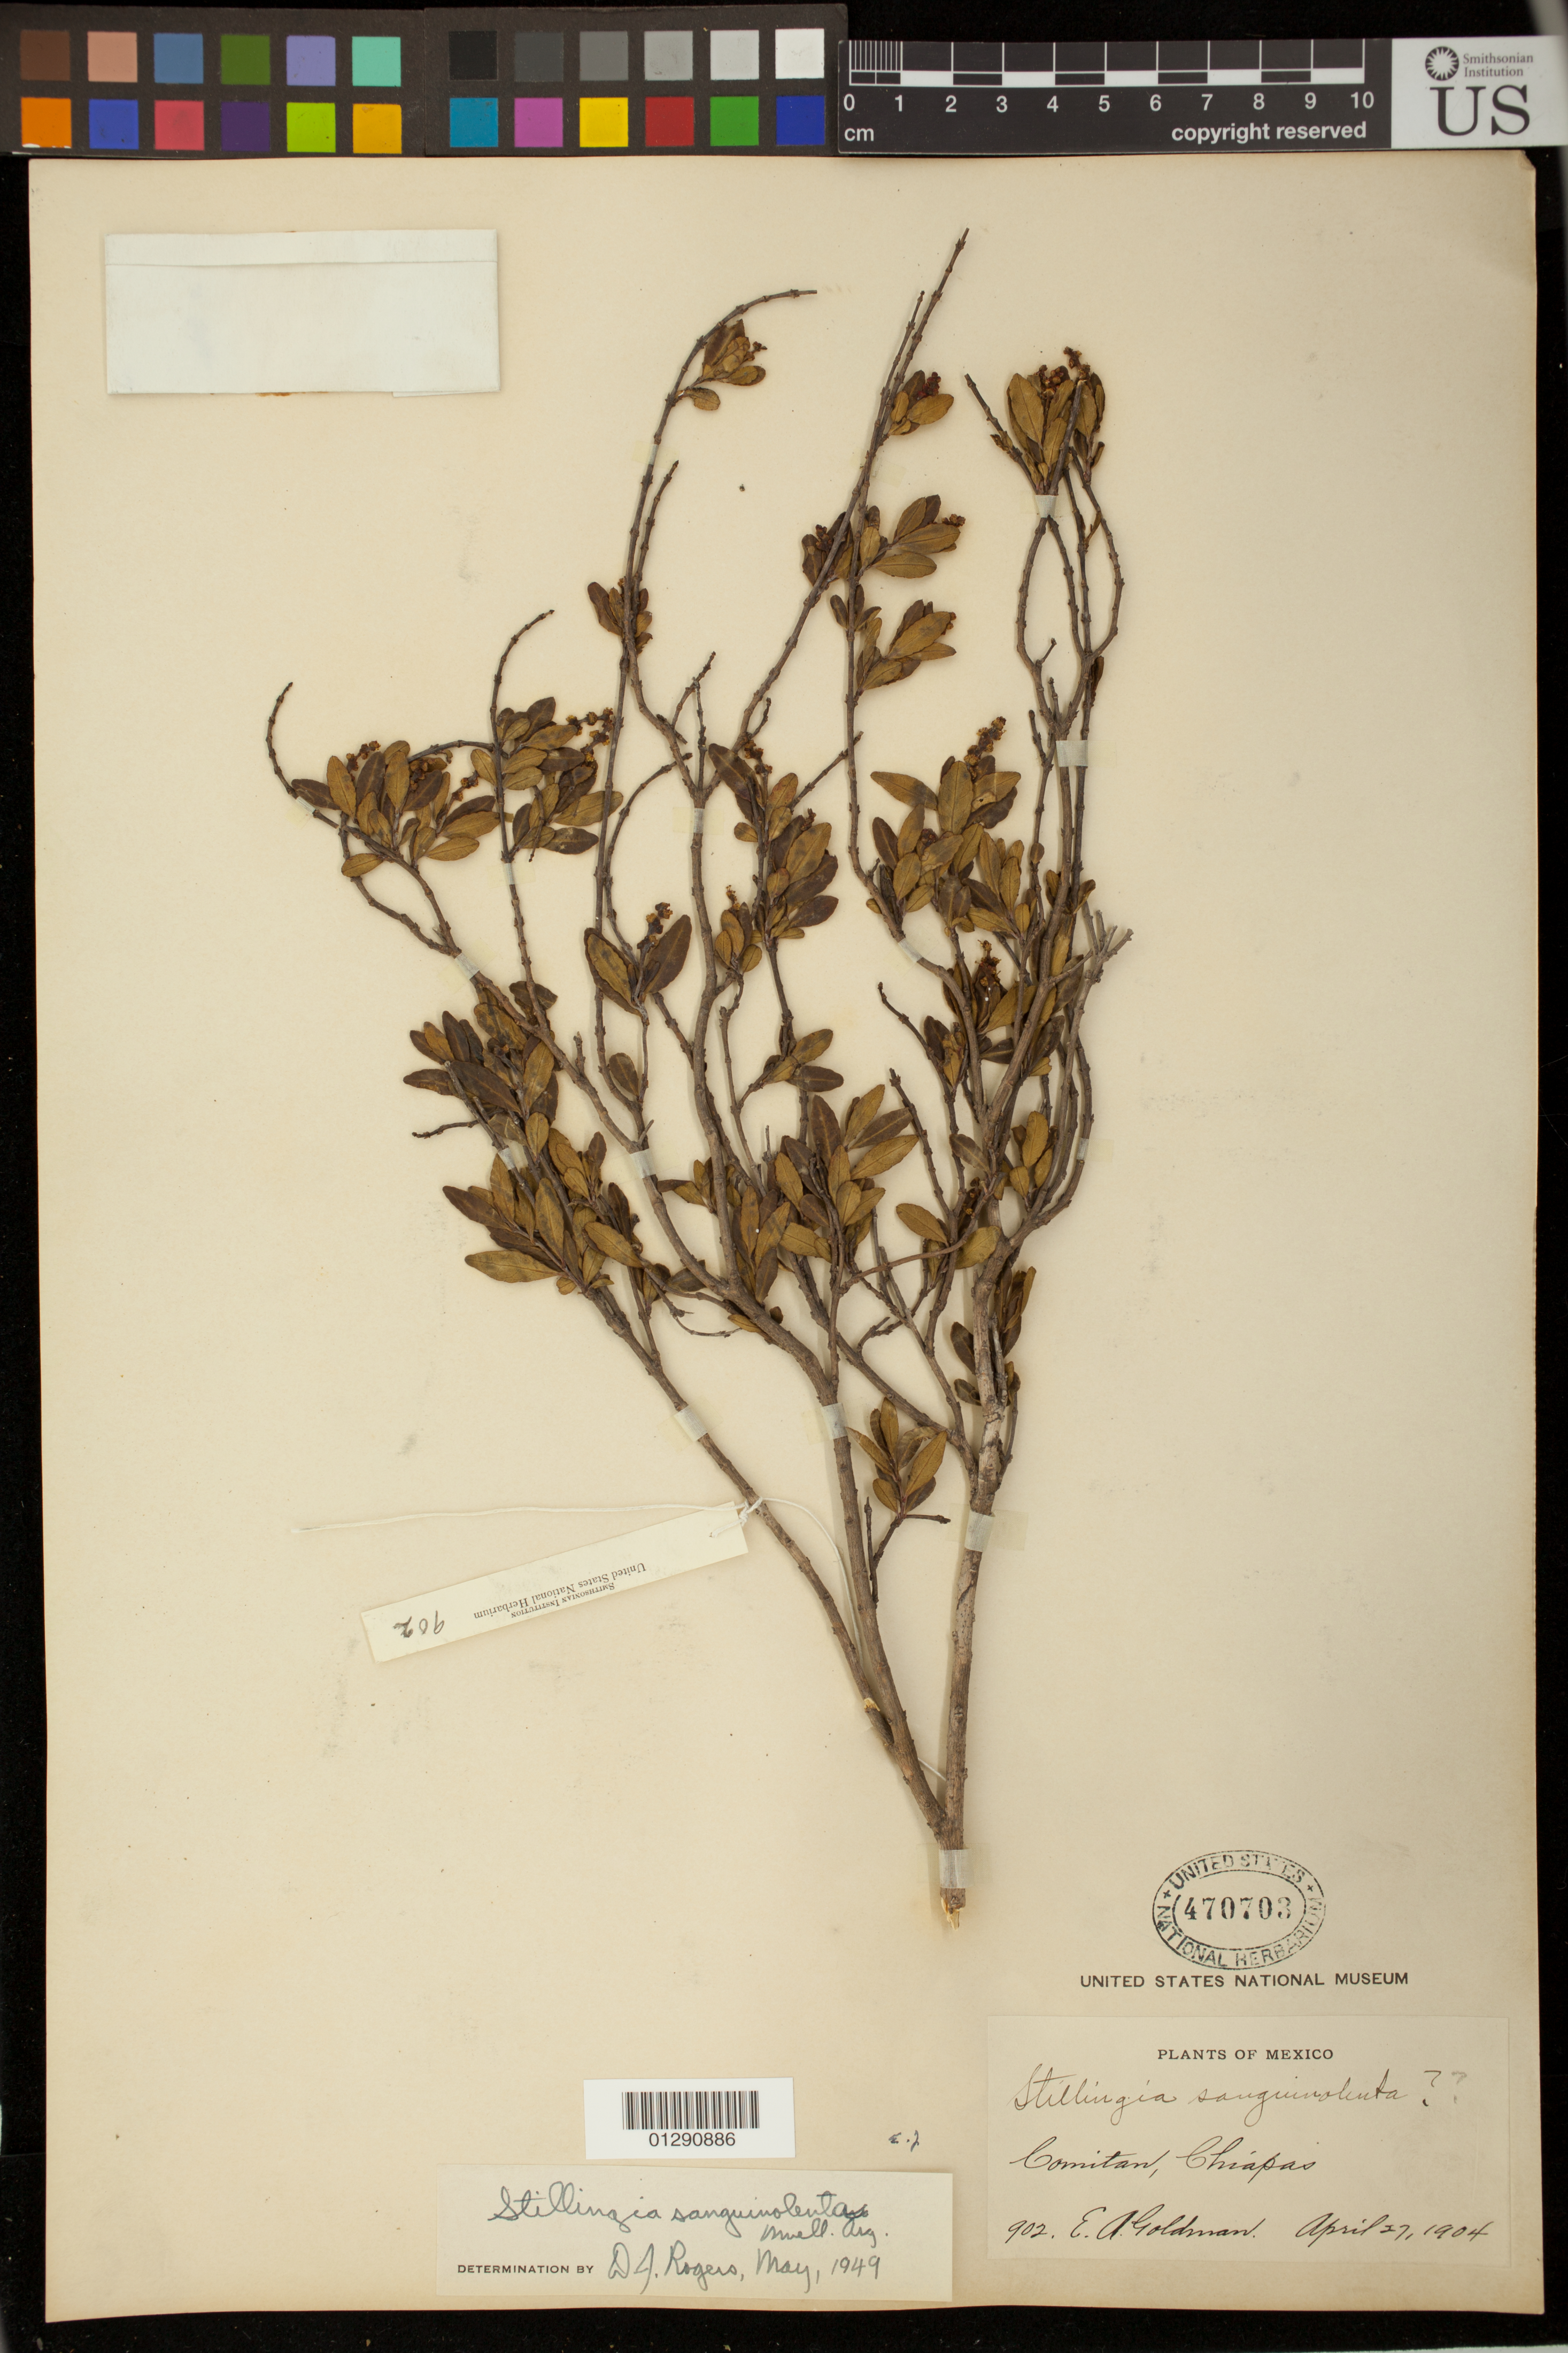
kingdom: Plantae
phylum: Tracheophyta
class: Magnoliopsida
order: Malpighiales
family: Euphorbiaceae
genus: Stillingia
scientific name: Stillingia sanguinolenta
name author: Müll. Arg.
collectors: E. A. Goldman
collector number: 902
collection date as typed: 27 Apr 1904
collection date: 1904-04-27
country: Mexico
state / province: Chiapas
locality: Comitán, Chiapas.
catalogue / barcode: US 470703